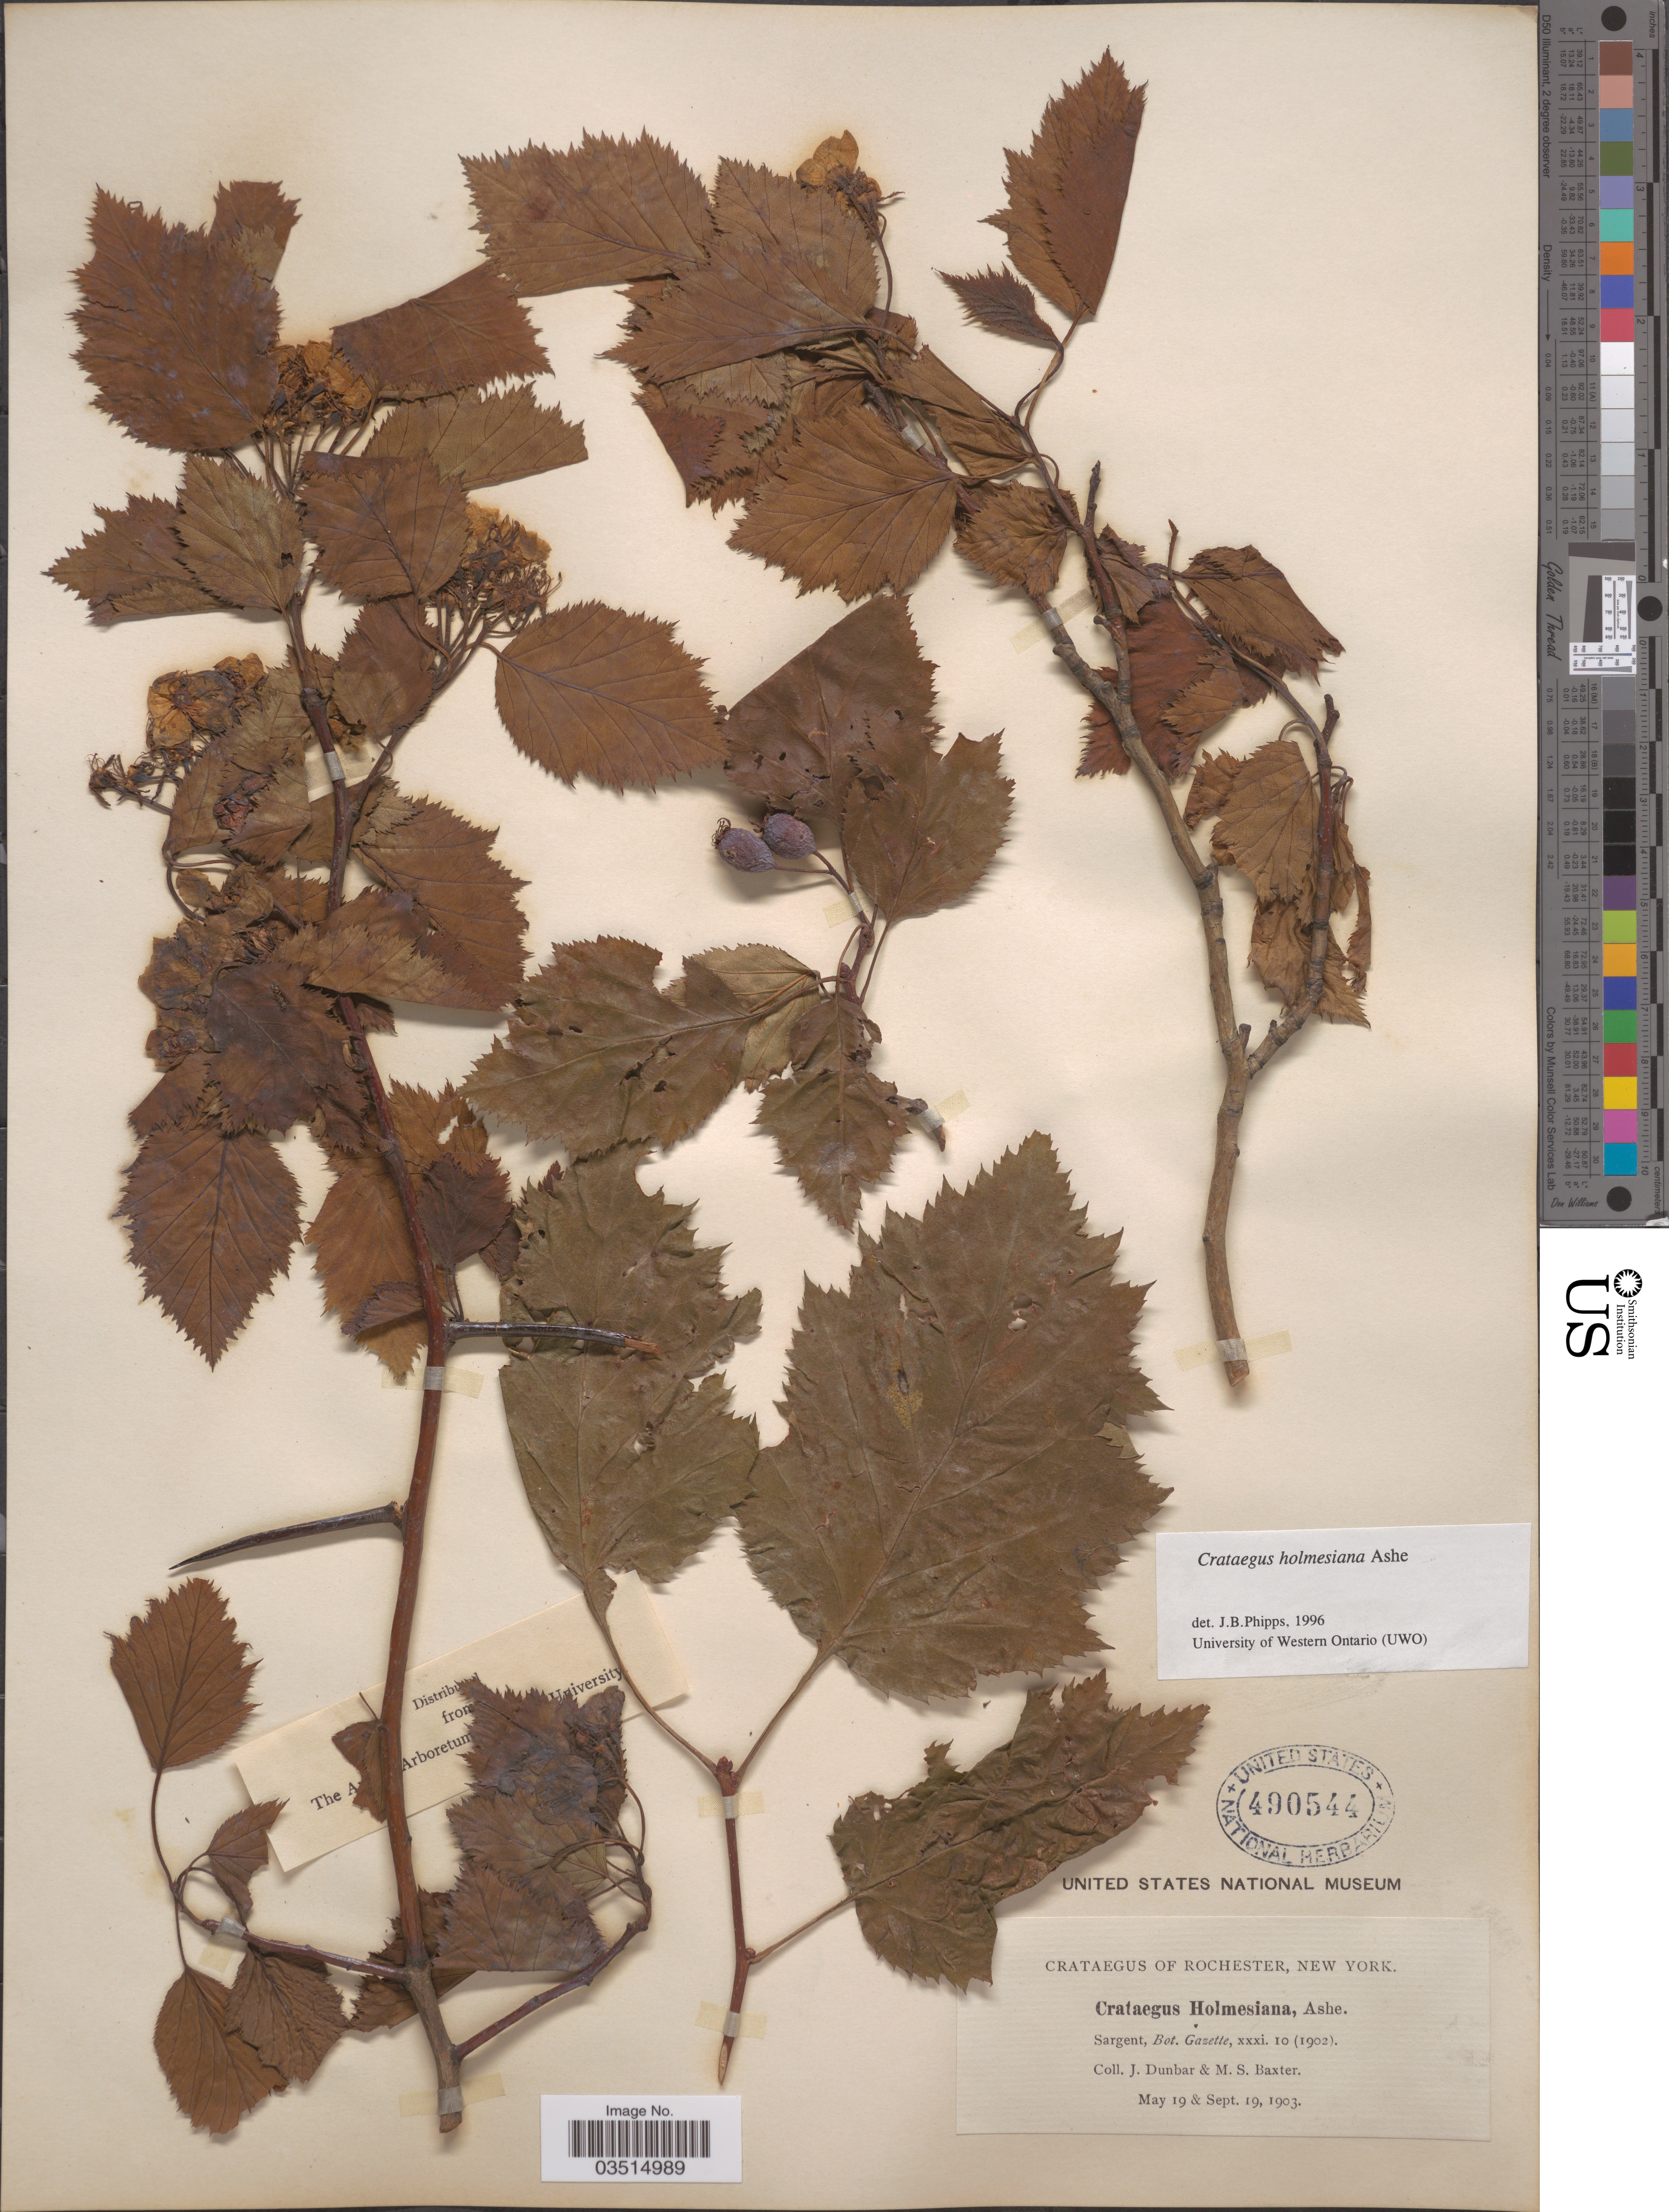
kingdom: Plantae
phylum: Tracheophyta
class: Magnoliopsida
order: Rosales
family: Rosaceae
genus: Crataegus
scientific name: Crataegus holmesiana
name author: Ashe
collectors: J. Dunbar & M. Baxter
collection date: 1903-05-19/1903-09-19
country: United States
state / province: New York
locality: Rochester.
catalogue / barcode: US 490544